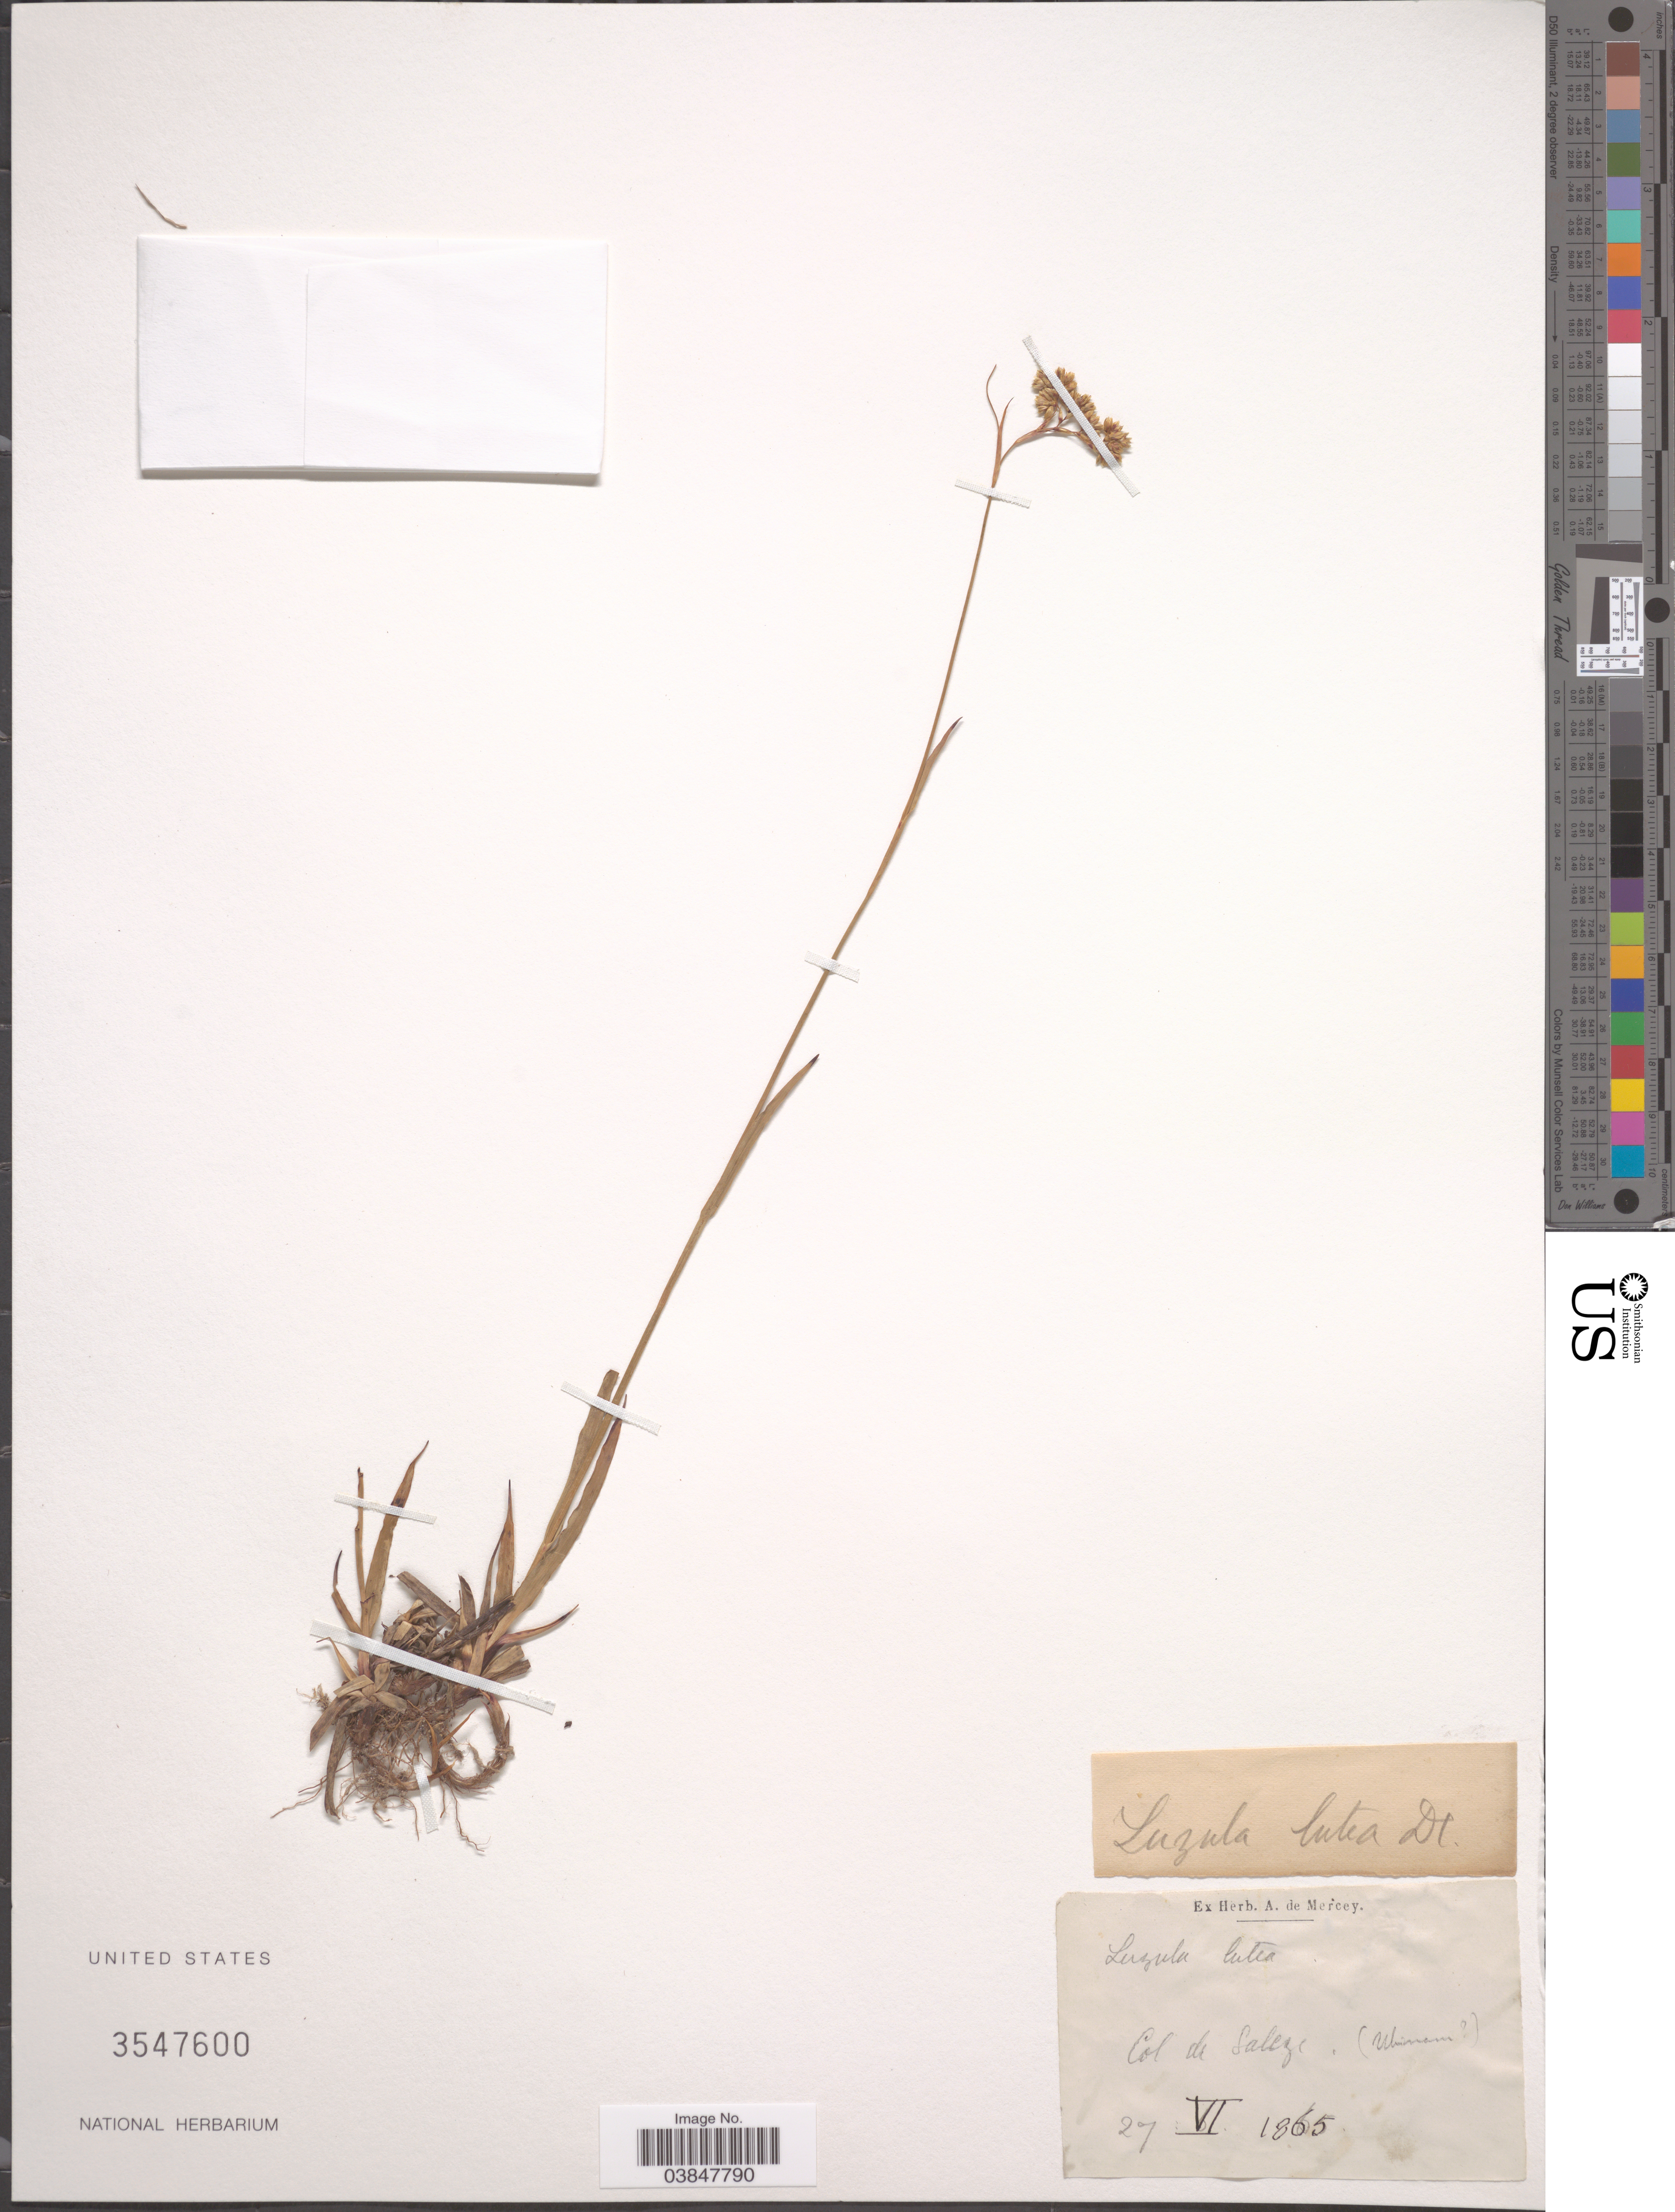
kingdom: Plantae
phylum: Tracheophyta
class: Liliopsida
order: Poales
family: Juncaceae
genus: Luzula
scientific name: Luzula lutea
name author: (All.) DC.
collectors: ex herb. A. de Mercey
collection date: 1865-06-27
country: France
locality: Col de Saleze.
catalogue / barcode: US 3547600